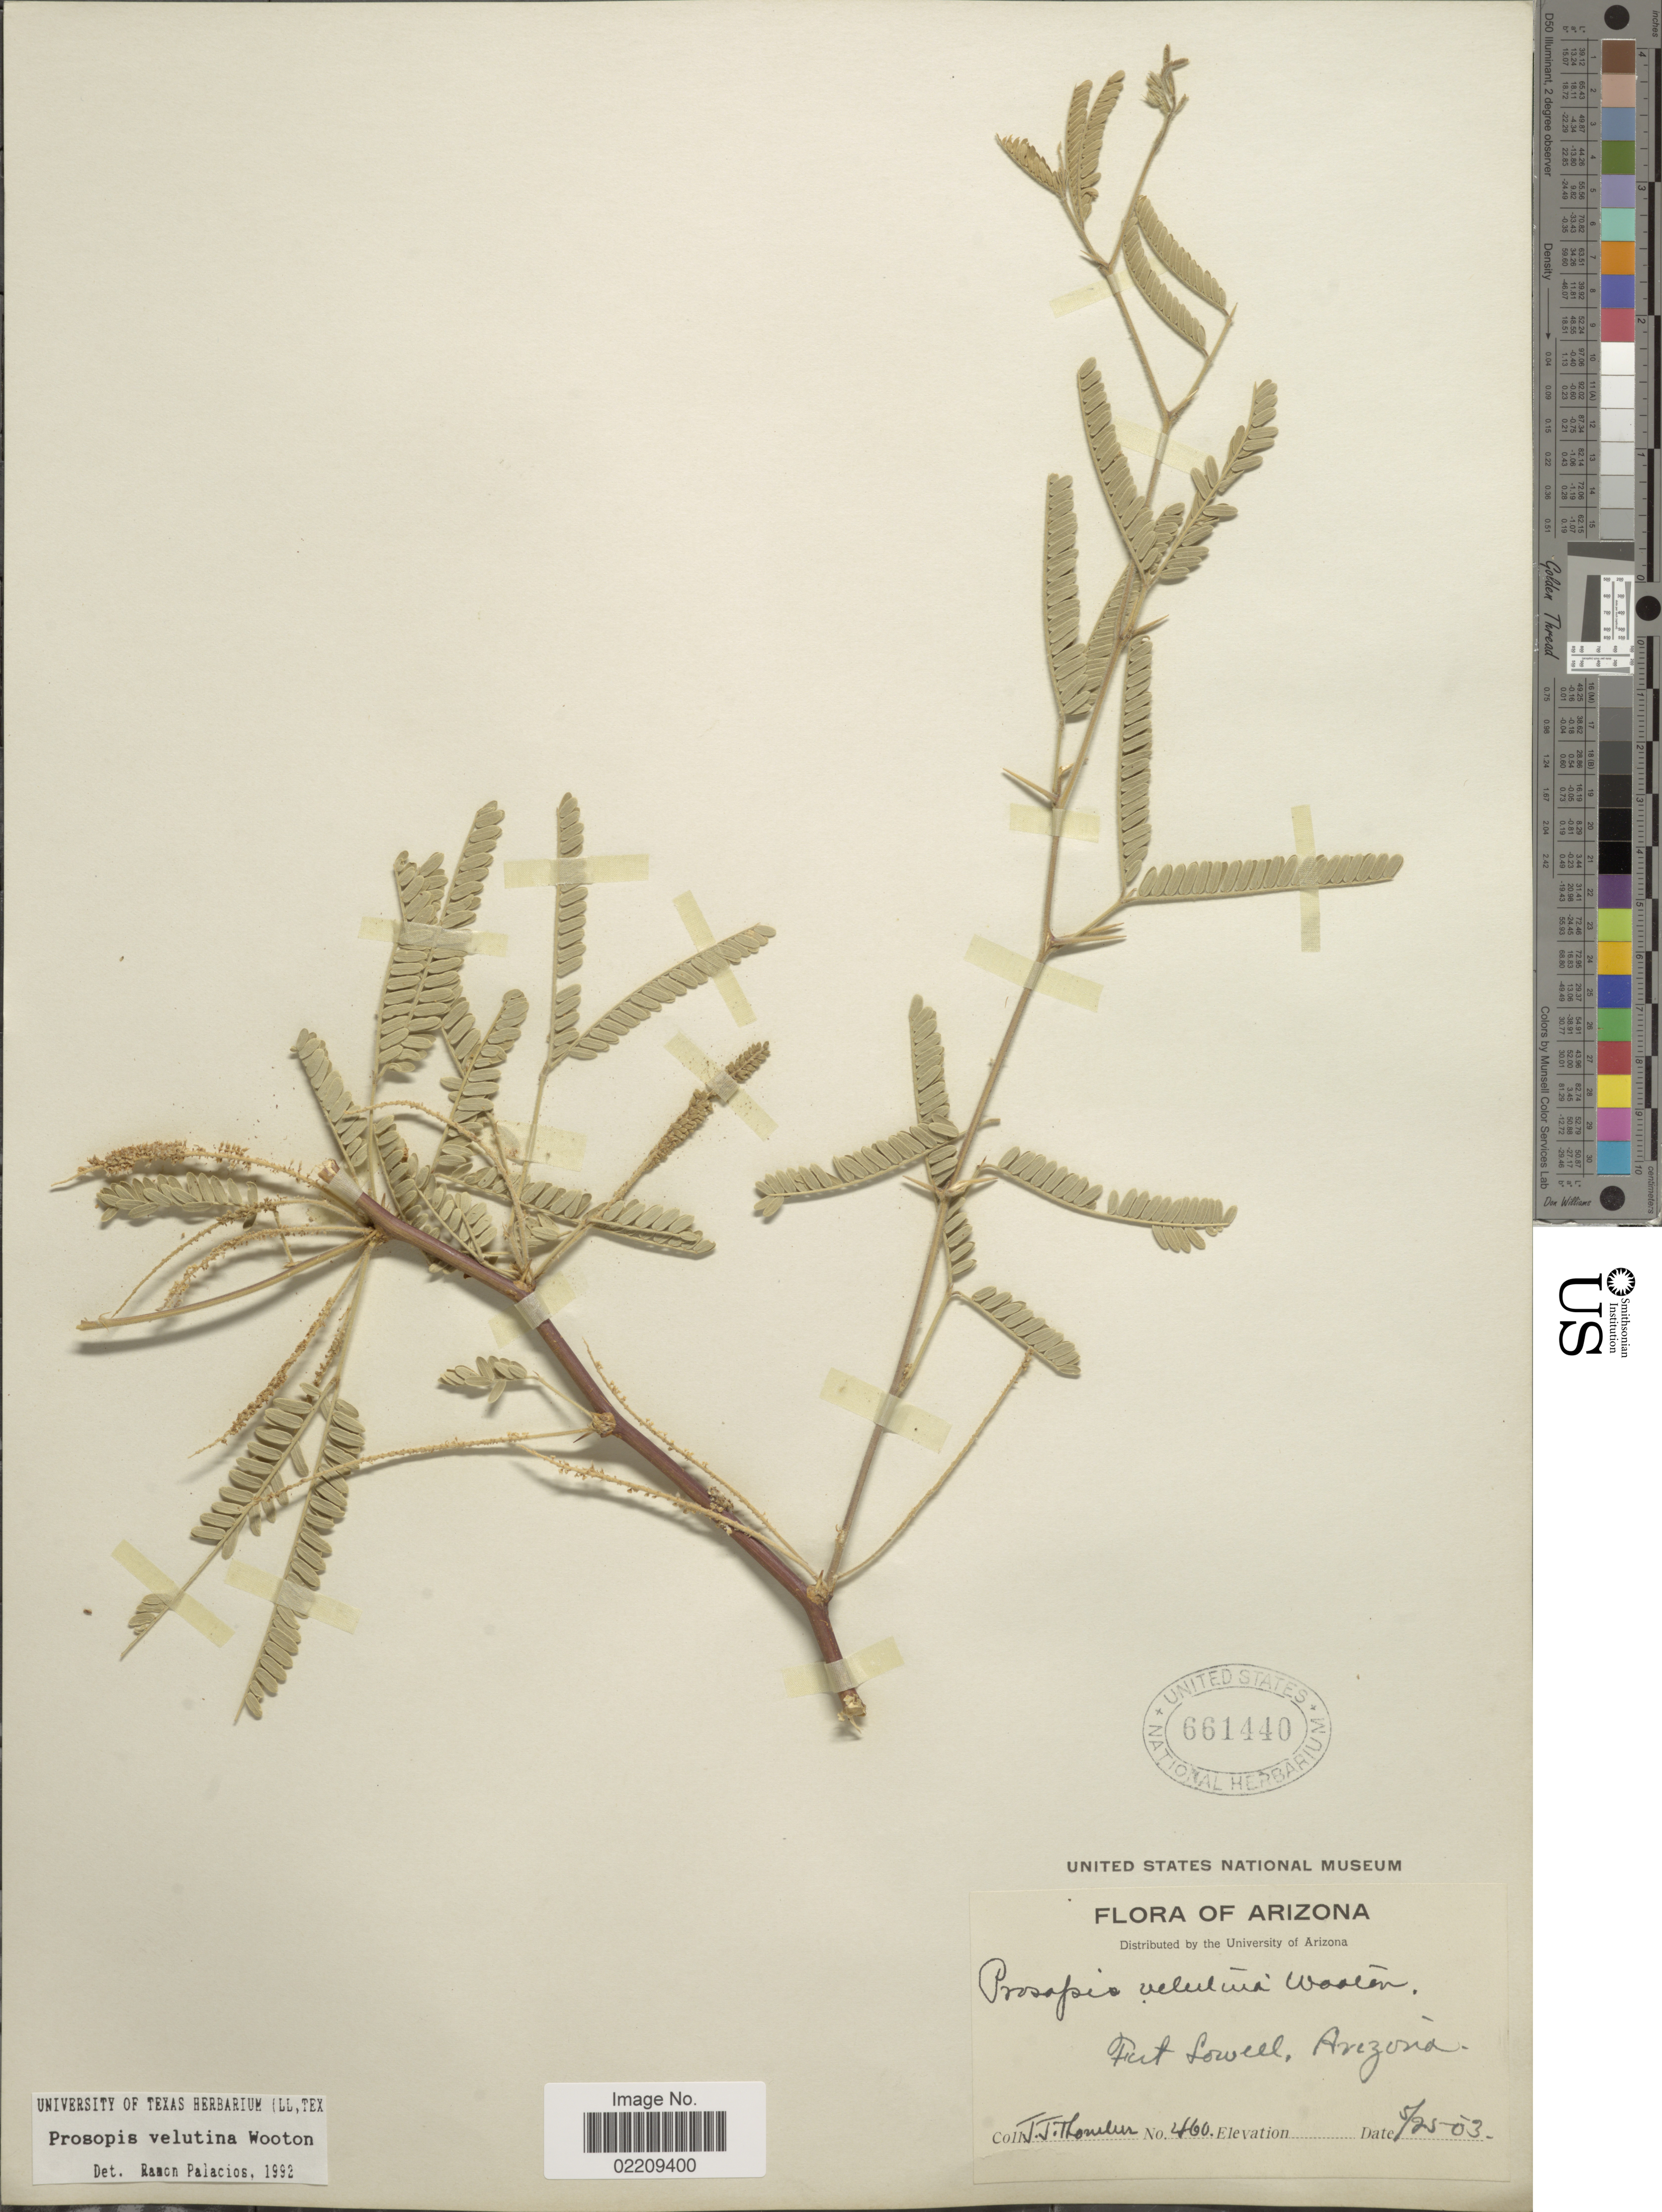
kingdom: Plantae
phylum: Tracheophyta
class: Magnoliopsida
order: Fabales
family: Fabaceae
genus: Neltuma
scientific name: Neltuma velutina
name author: (Wooton) Britton & Rose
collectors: J. Thornber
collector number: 460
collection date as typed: Transcribed d/m/y: 20/5/03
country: United States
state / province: Arizona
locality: Fort Lowell.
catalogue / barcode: US 661440